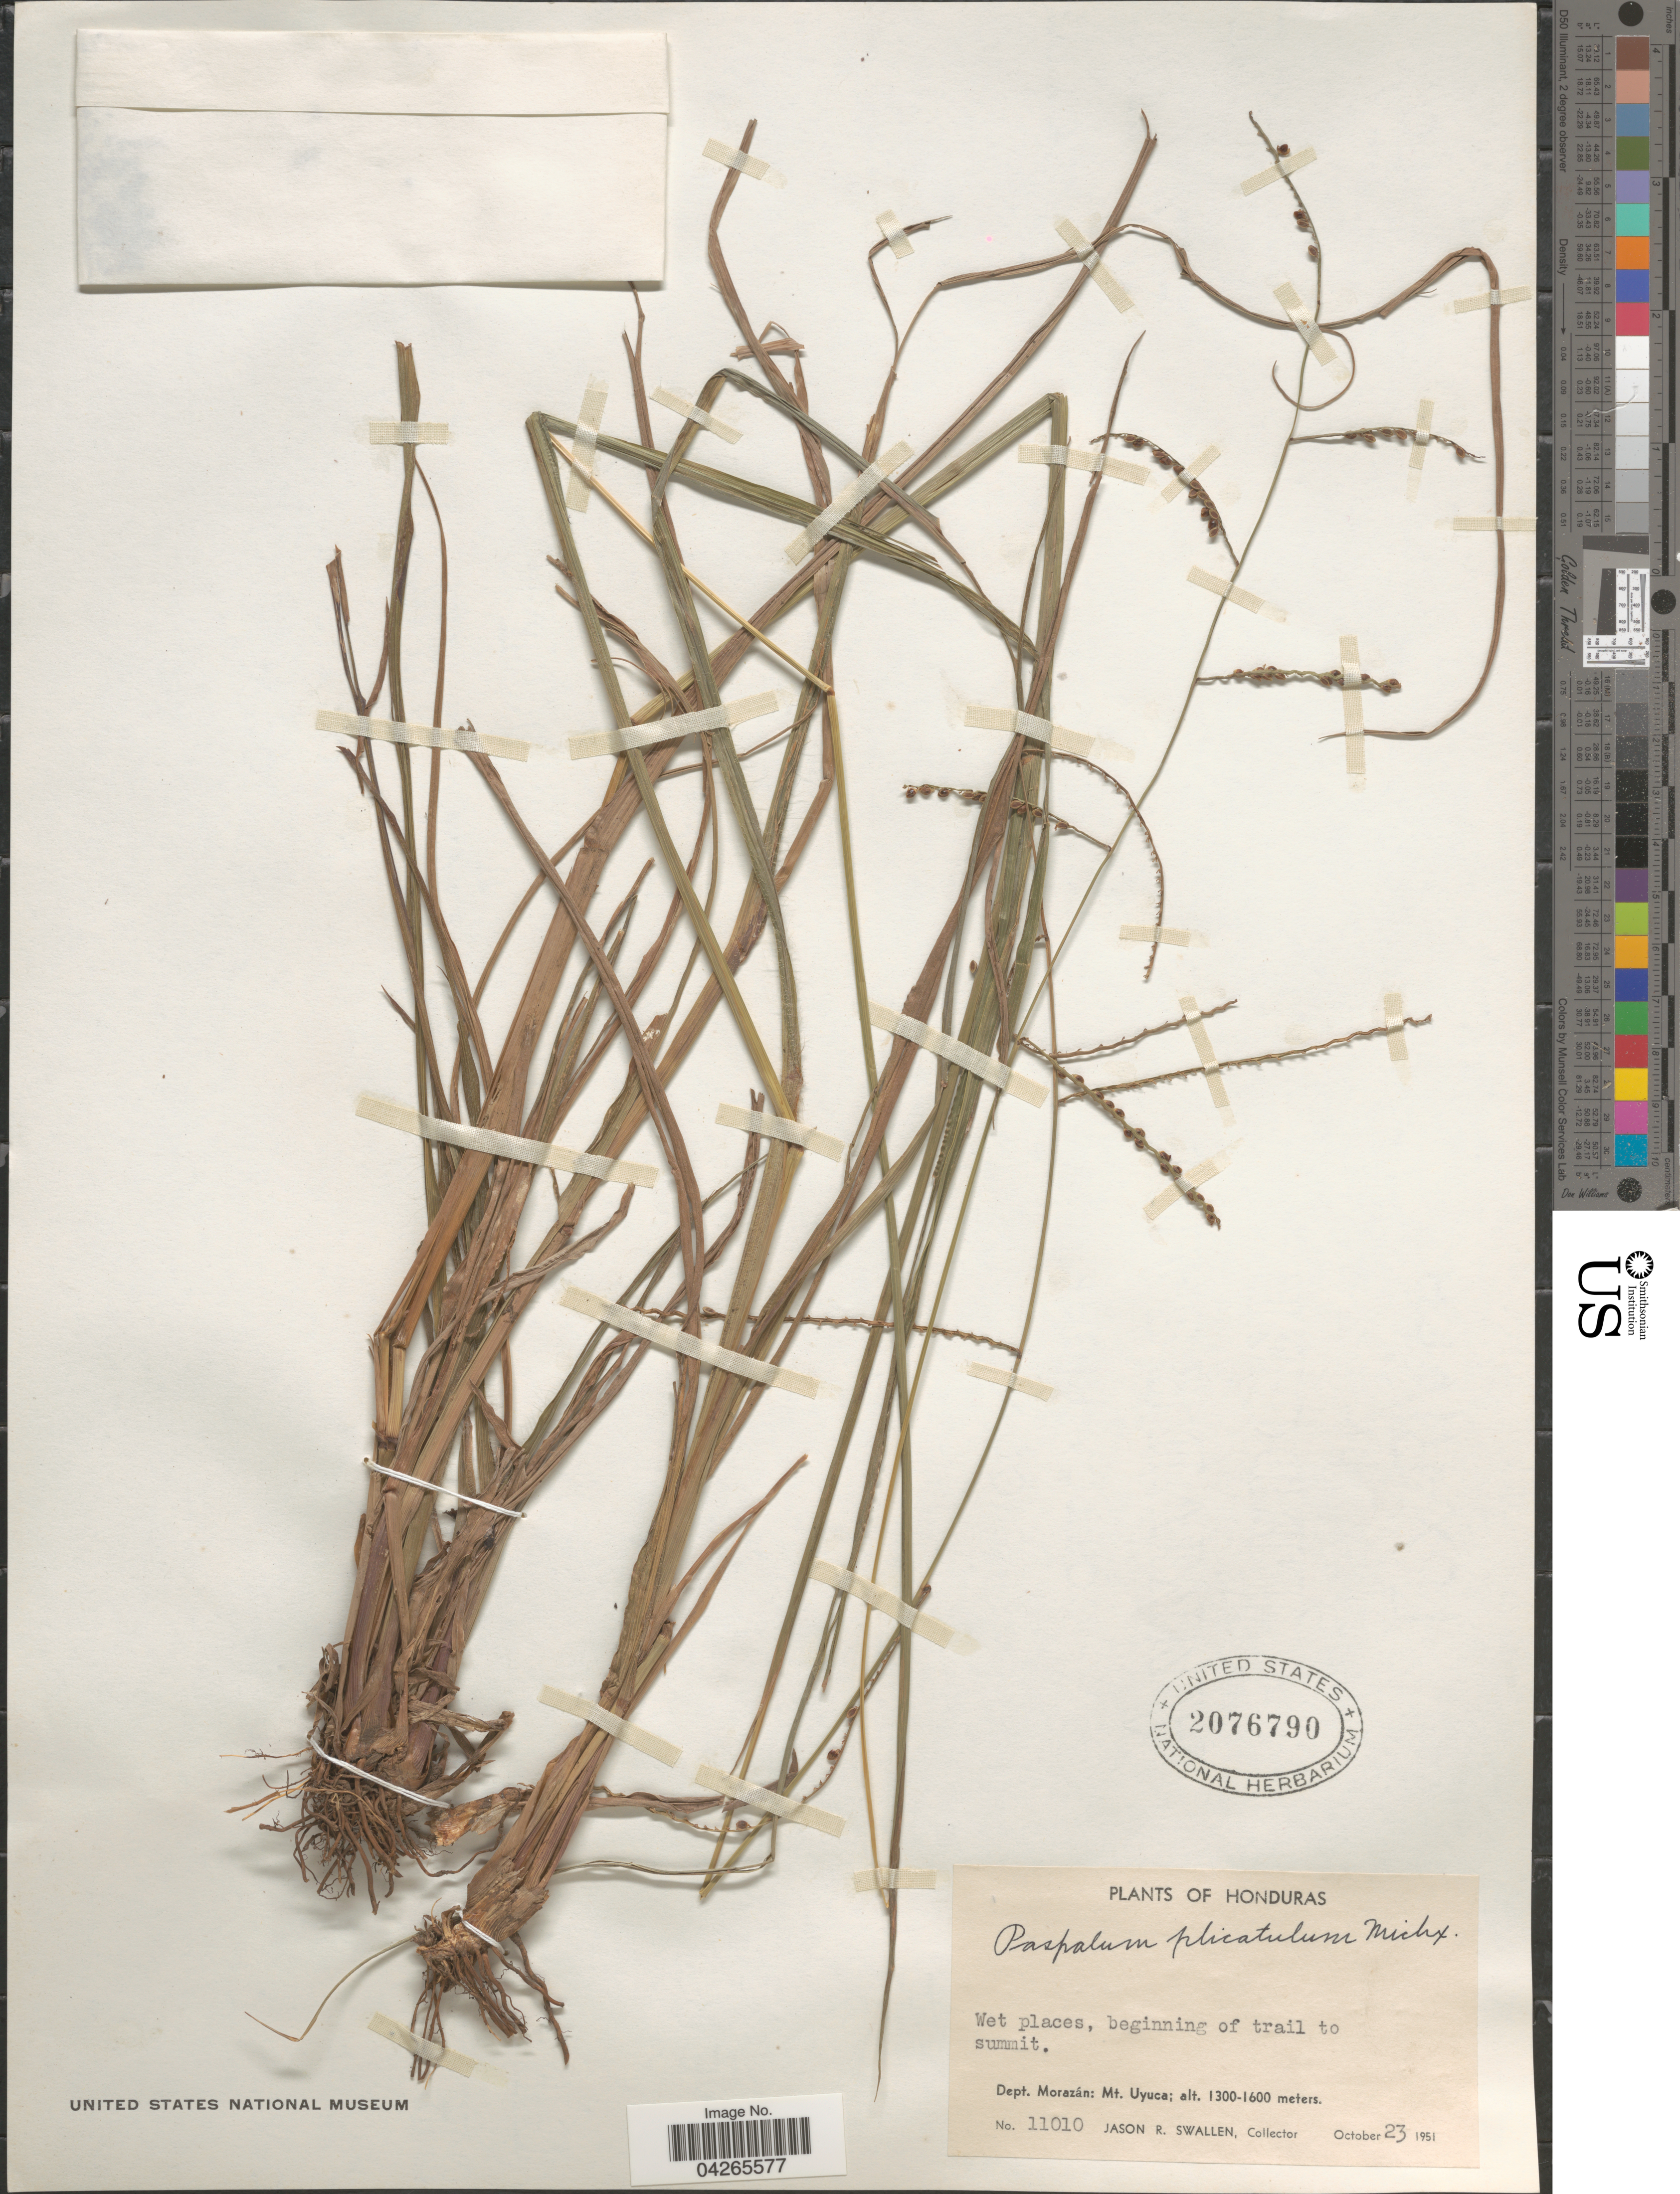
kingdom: Plantae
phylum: Tracheophyta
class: Liliopsida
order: Poales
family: Poaceae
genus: Paspalum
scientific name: Paspalum plicatulum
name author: Michx.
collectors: J. R. Swallen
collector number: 11010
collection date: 1951-10-23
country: Honduras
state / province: Fco. Morazán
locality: Dept. Morazán: Mt. Uyuca.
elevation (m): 1300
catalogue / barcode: US 2076790